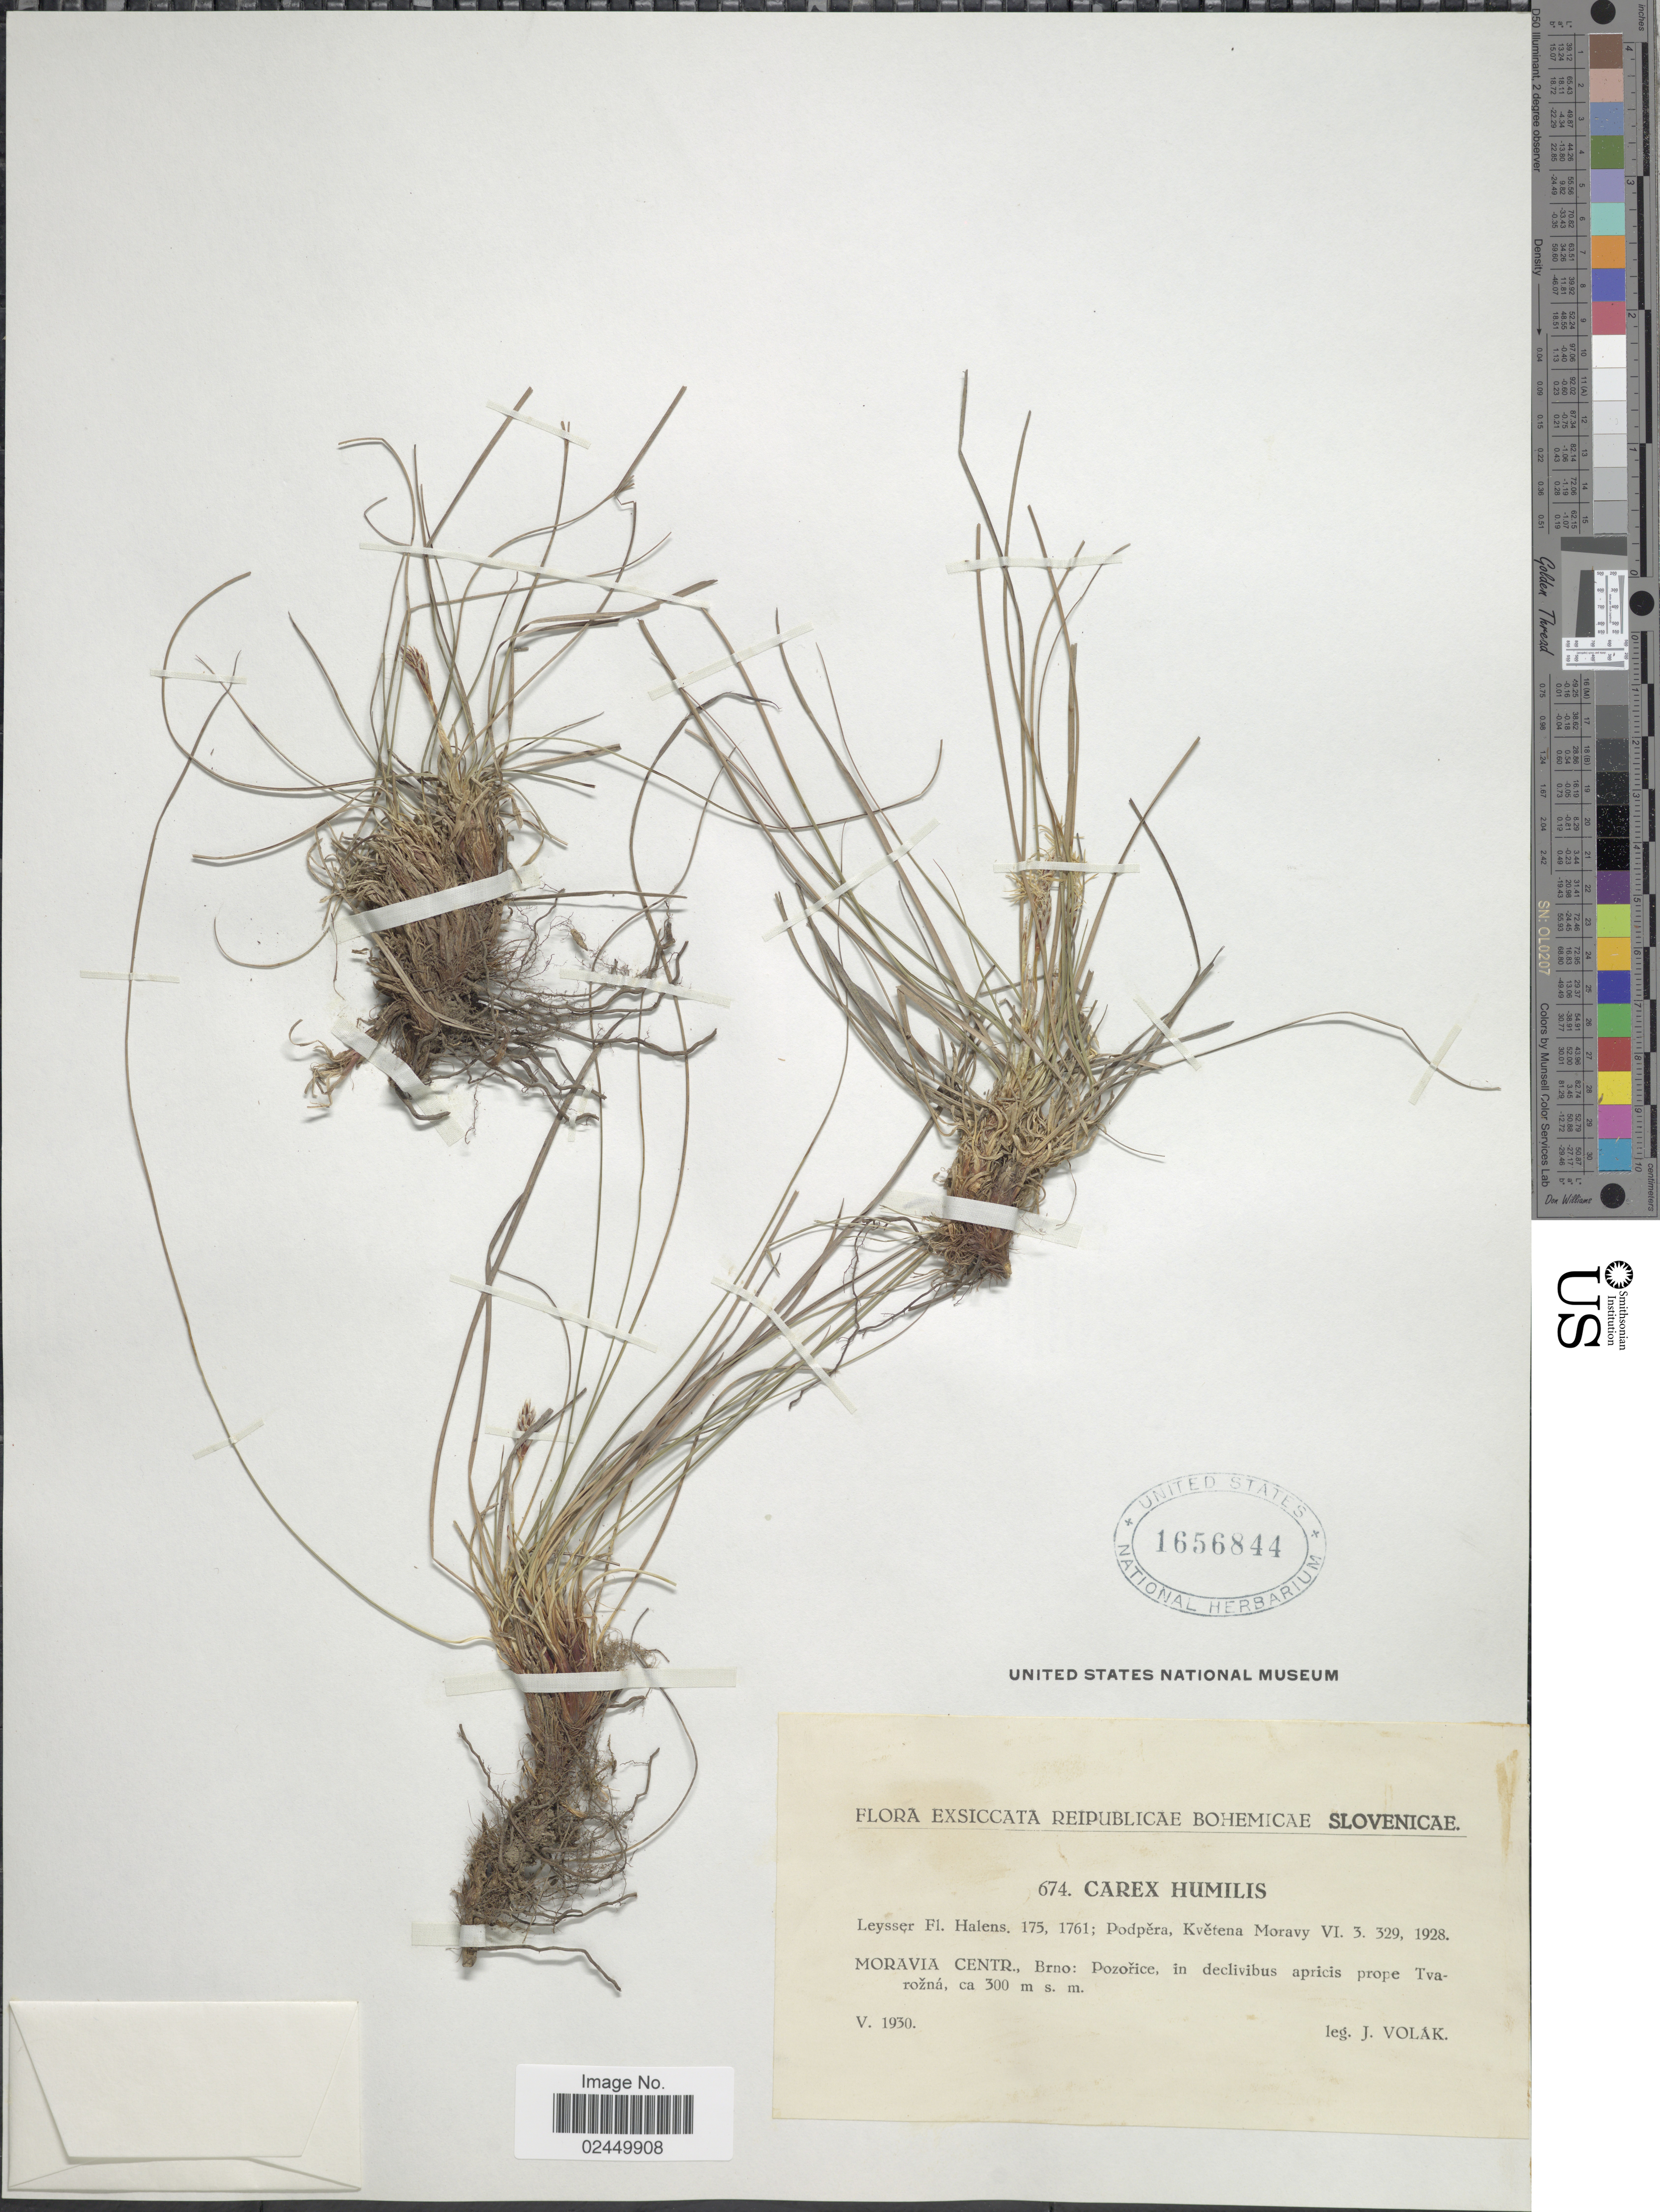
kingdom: Plantae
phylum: Tracheophyta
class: Liliopsida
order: Poales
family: Cyperaceae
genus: Carex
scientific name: Carex humilis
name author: Leyss.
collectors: J. Volak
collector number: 674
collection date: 1930-05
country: Czechia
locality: Reipublicae Bohemicae Slovenicae. Moravia Centr., Brno: Pozorice, in declivibus apricis prope Tvarozna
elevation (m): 300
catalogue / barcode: US 1656844